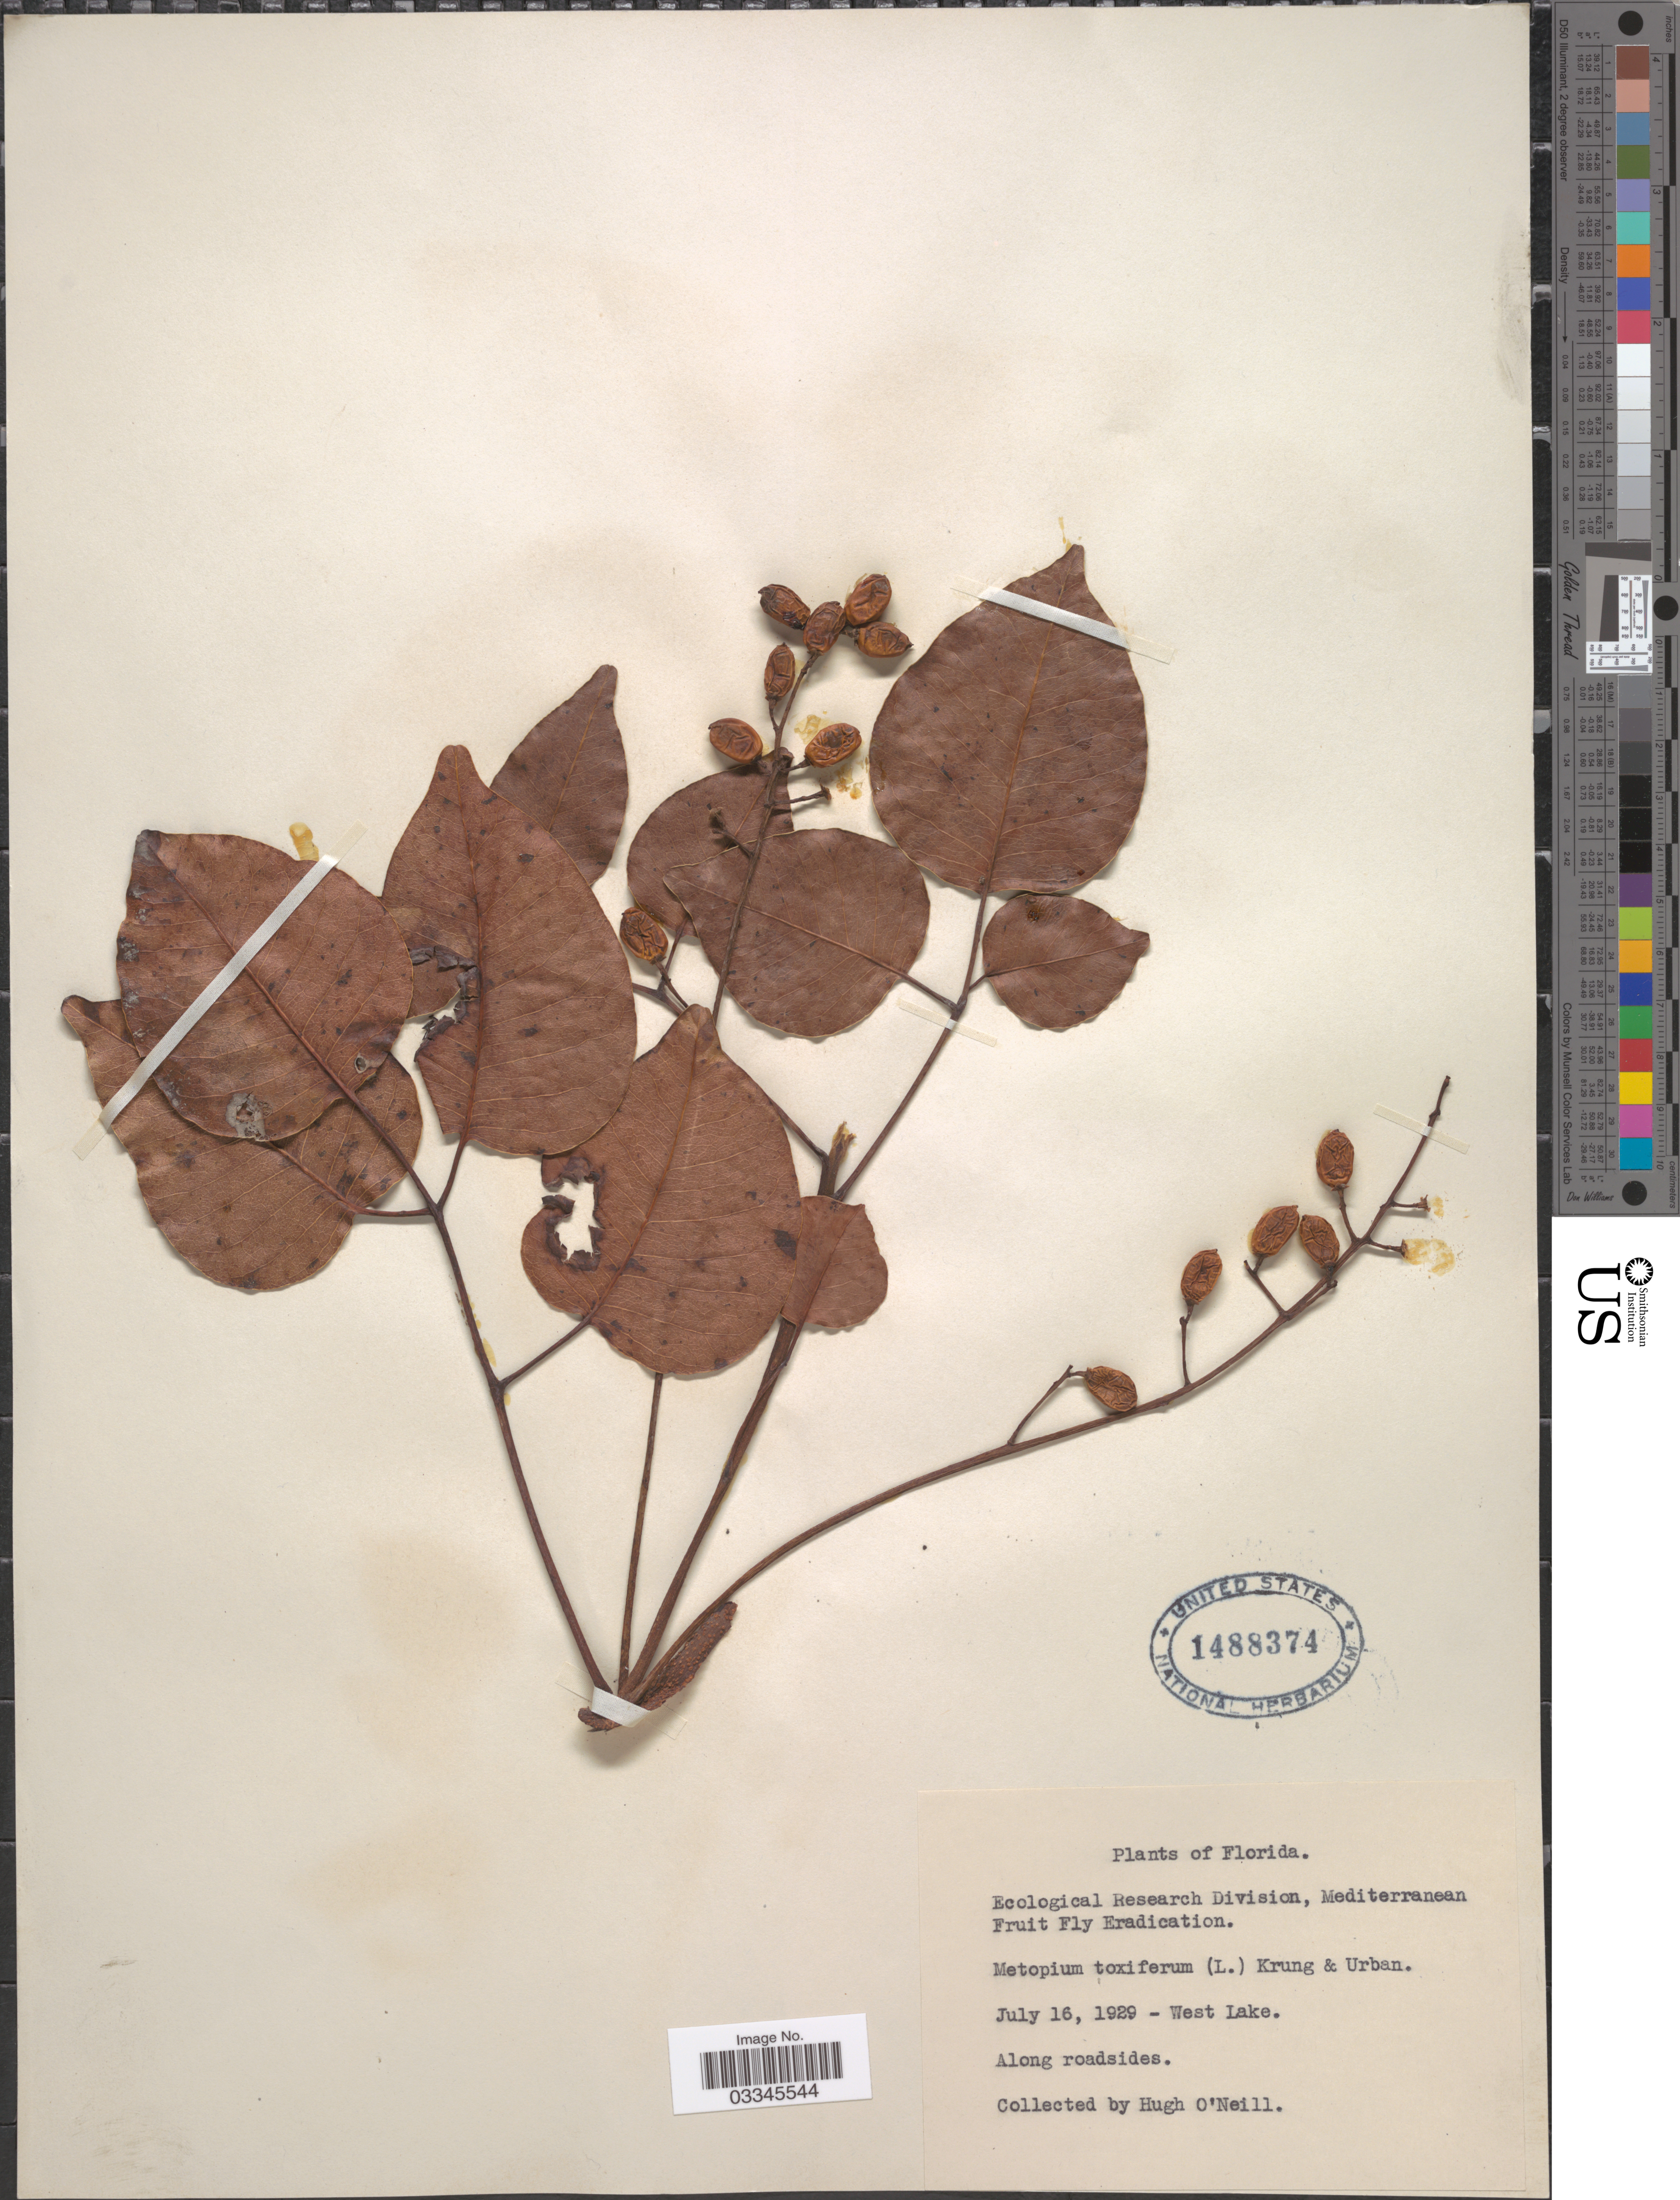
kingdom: Plantae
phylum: Tracheophyta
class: Magnoliopsida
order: Sapindales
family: Anacardiaceae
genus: Metopium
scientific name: Metopium toxiferum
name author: (L.) Krug & Urb.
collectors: H. O'Neill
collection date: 1929-07-16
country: United States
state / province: Florida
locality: West Lake. Along roadsides.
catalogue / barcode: US 1488374